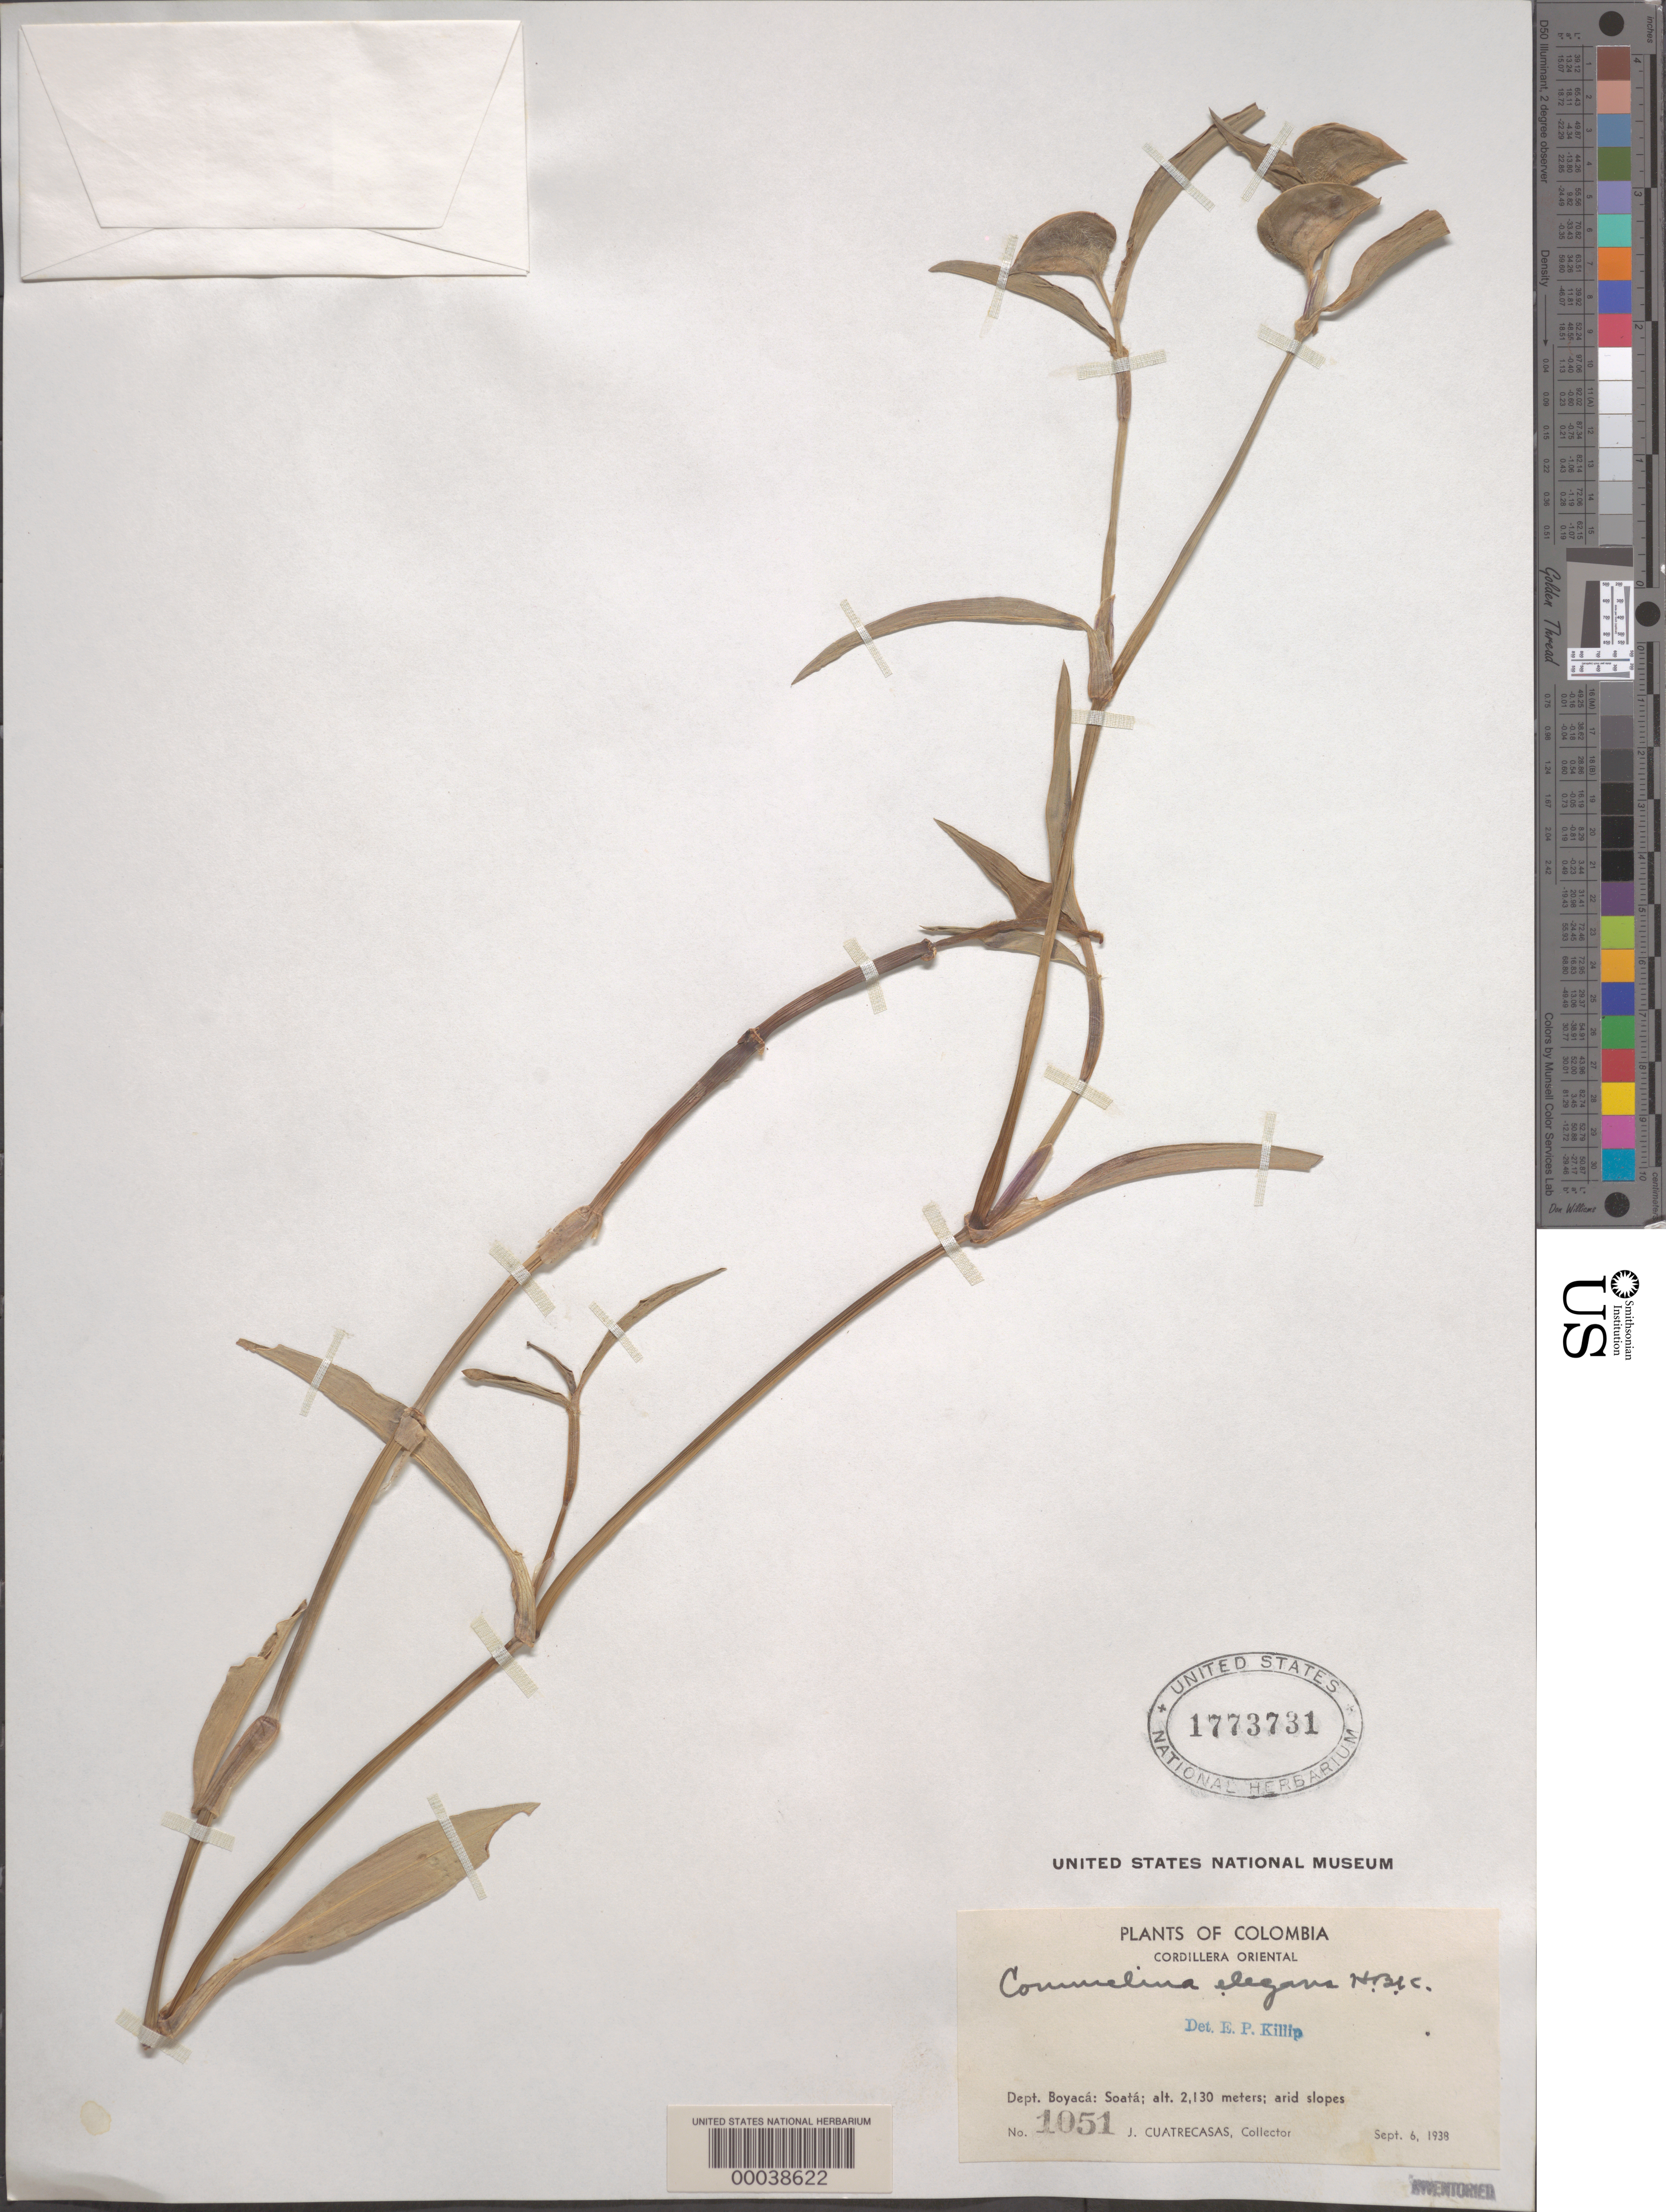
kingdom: Plantae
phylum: Tracheophyta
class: Liliopsida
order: Commelinales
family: Commelinaceae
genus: Commelina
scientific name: Commelina erecta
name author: L.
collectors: J. Cuatrecasas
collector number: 1051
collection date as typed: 06 Sep 1938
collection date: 1938-09-06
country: Colombia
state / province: Boyacá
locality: Soata; Cordillera Oriental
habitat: Arid slopes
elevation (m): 2130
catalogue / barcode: US 1773731